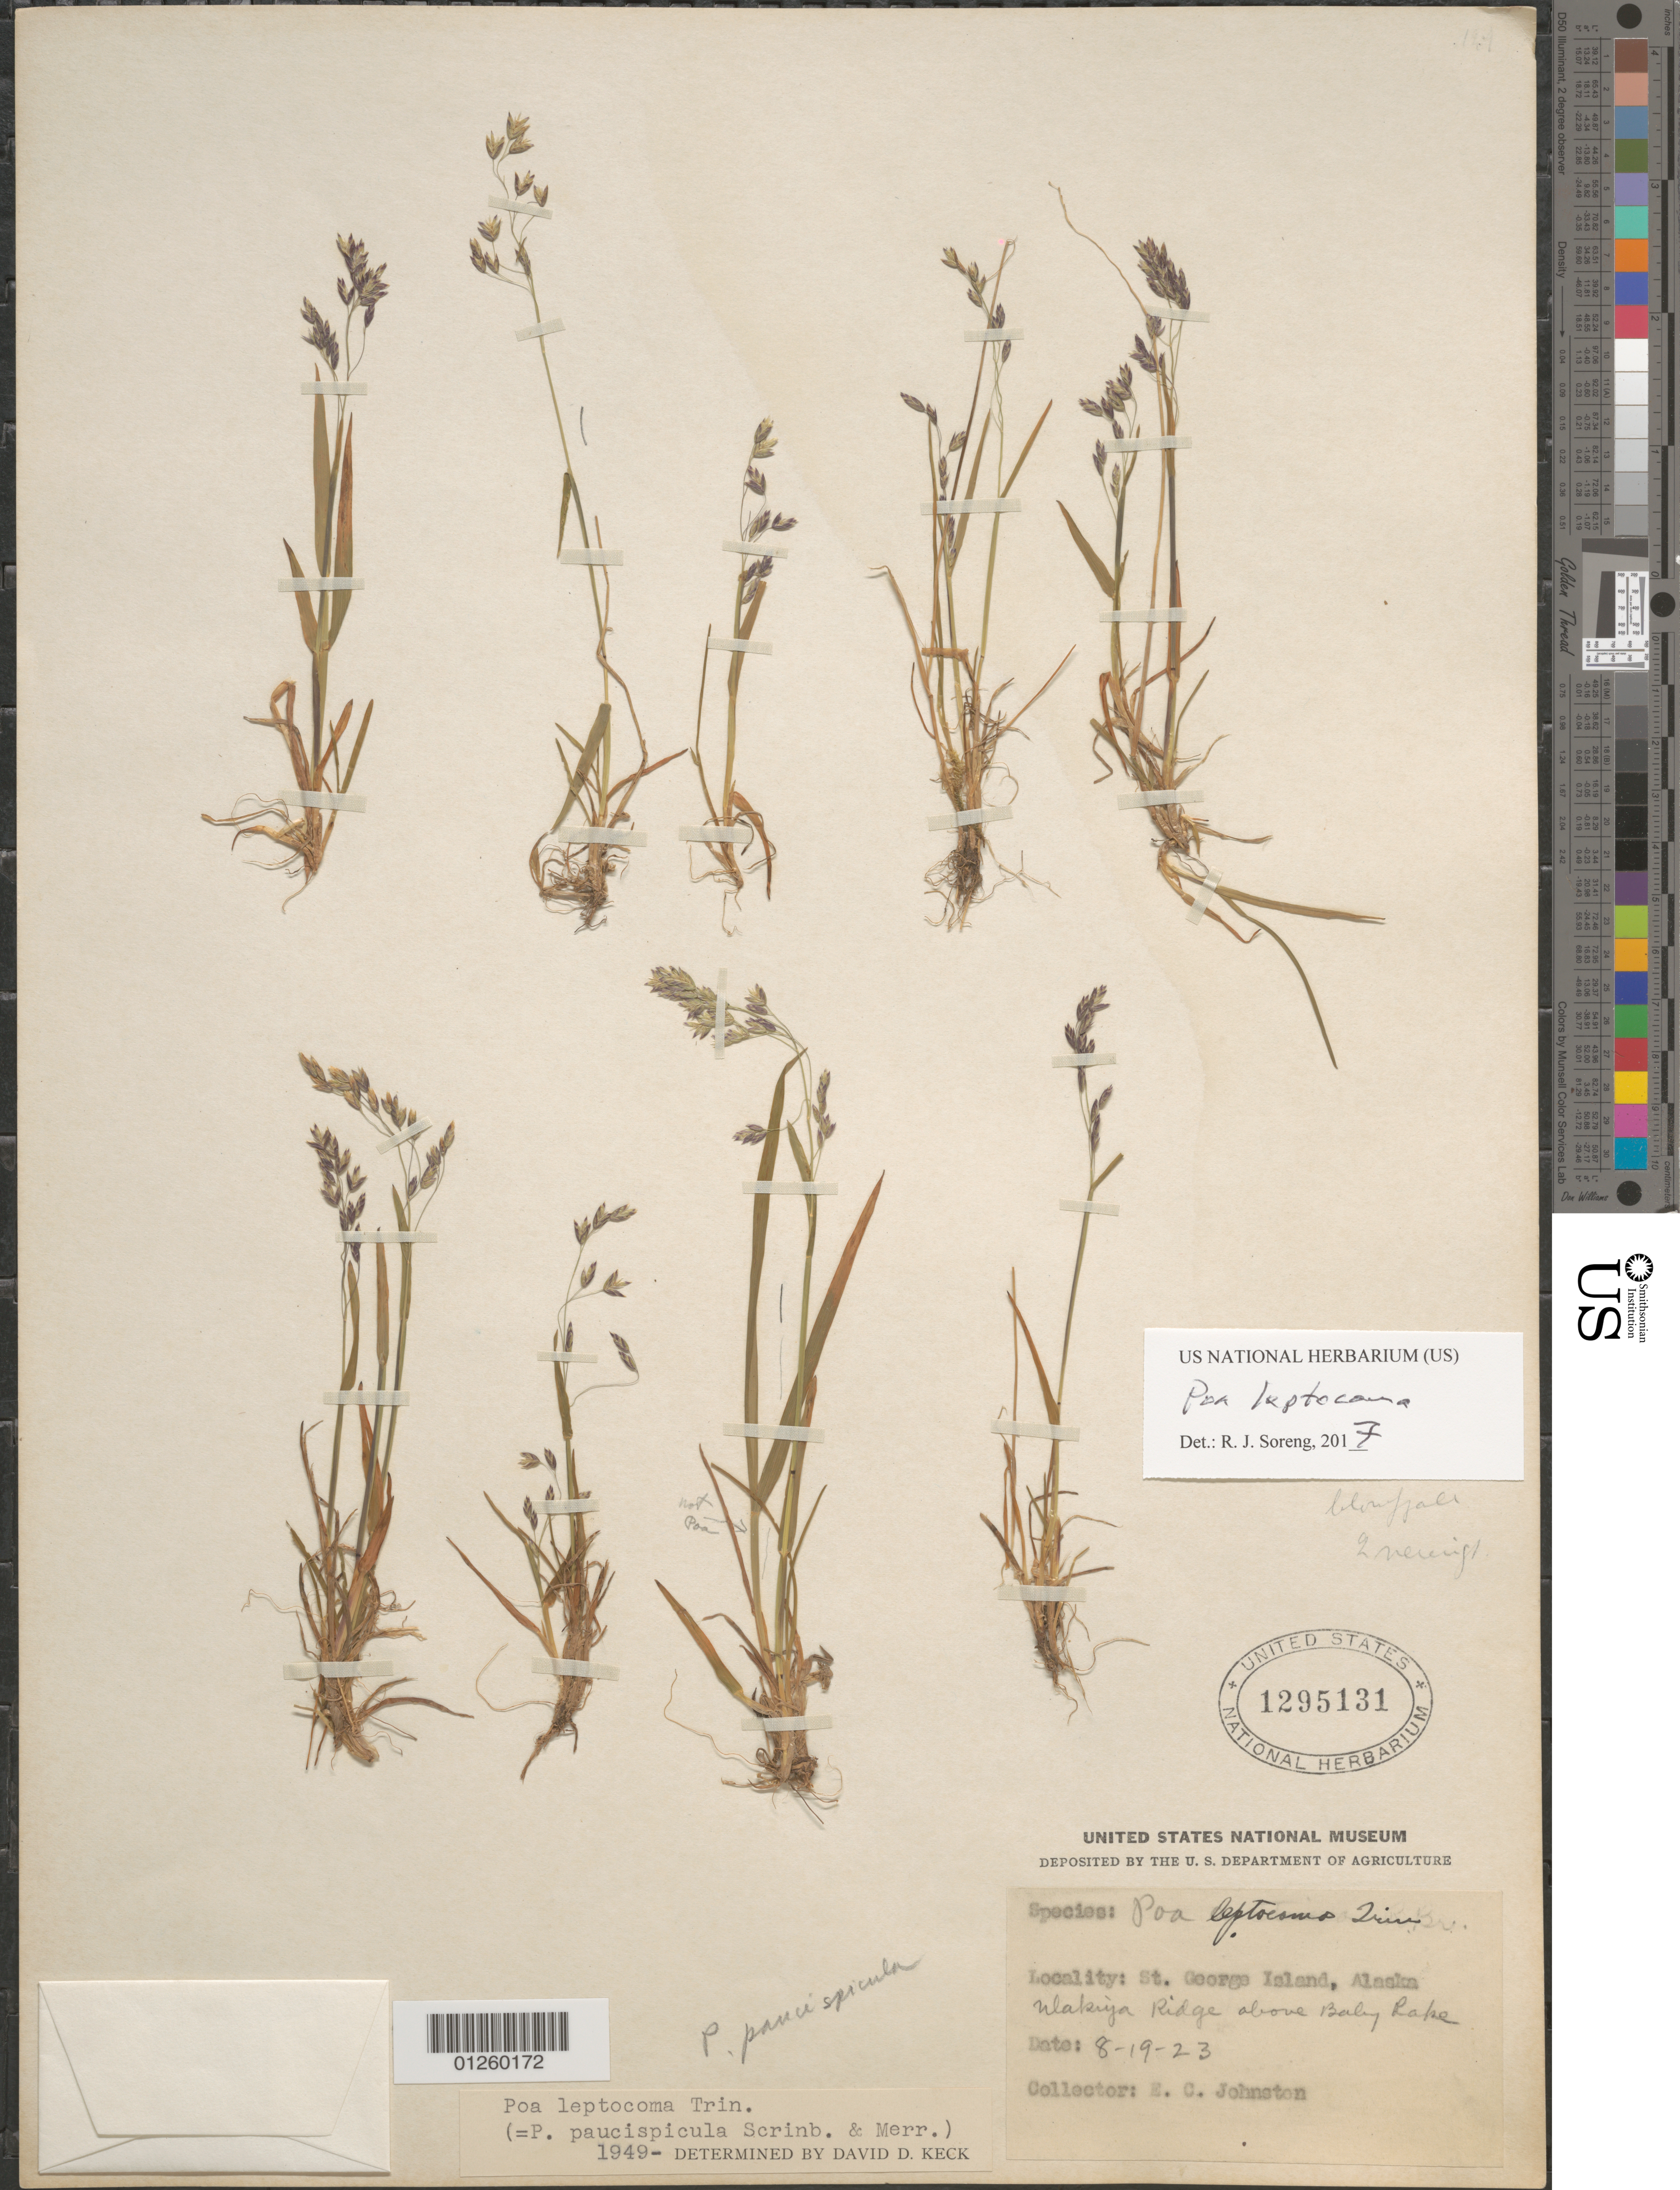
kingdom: Plantae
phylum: Tracheophyta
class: Liliopsida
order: Poales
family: Poaceae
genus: Poa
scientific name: Poa leptocoma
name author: Trin.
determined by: Soreng, Robert J., Research Associate (BOT), Smithsonian Institution - National Museum of Natural History (UNITED STATES)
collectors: E. C. Johnston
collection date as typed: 8-19-23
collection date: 1923-08-19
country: United States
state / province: Alaska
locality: St. George Island, Alaska. Ilakiya ridge above Baby Lake.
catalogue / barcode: US 1295131